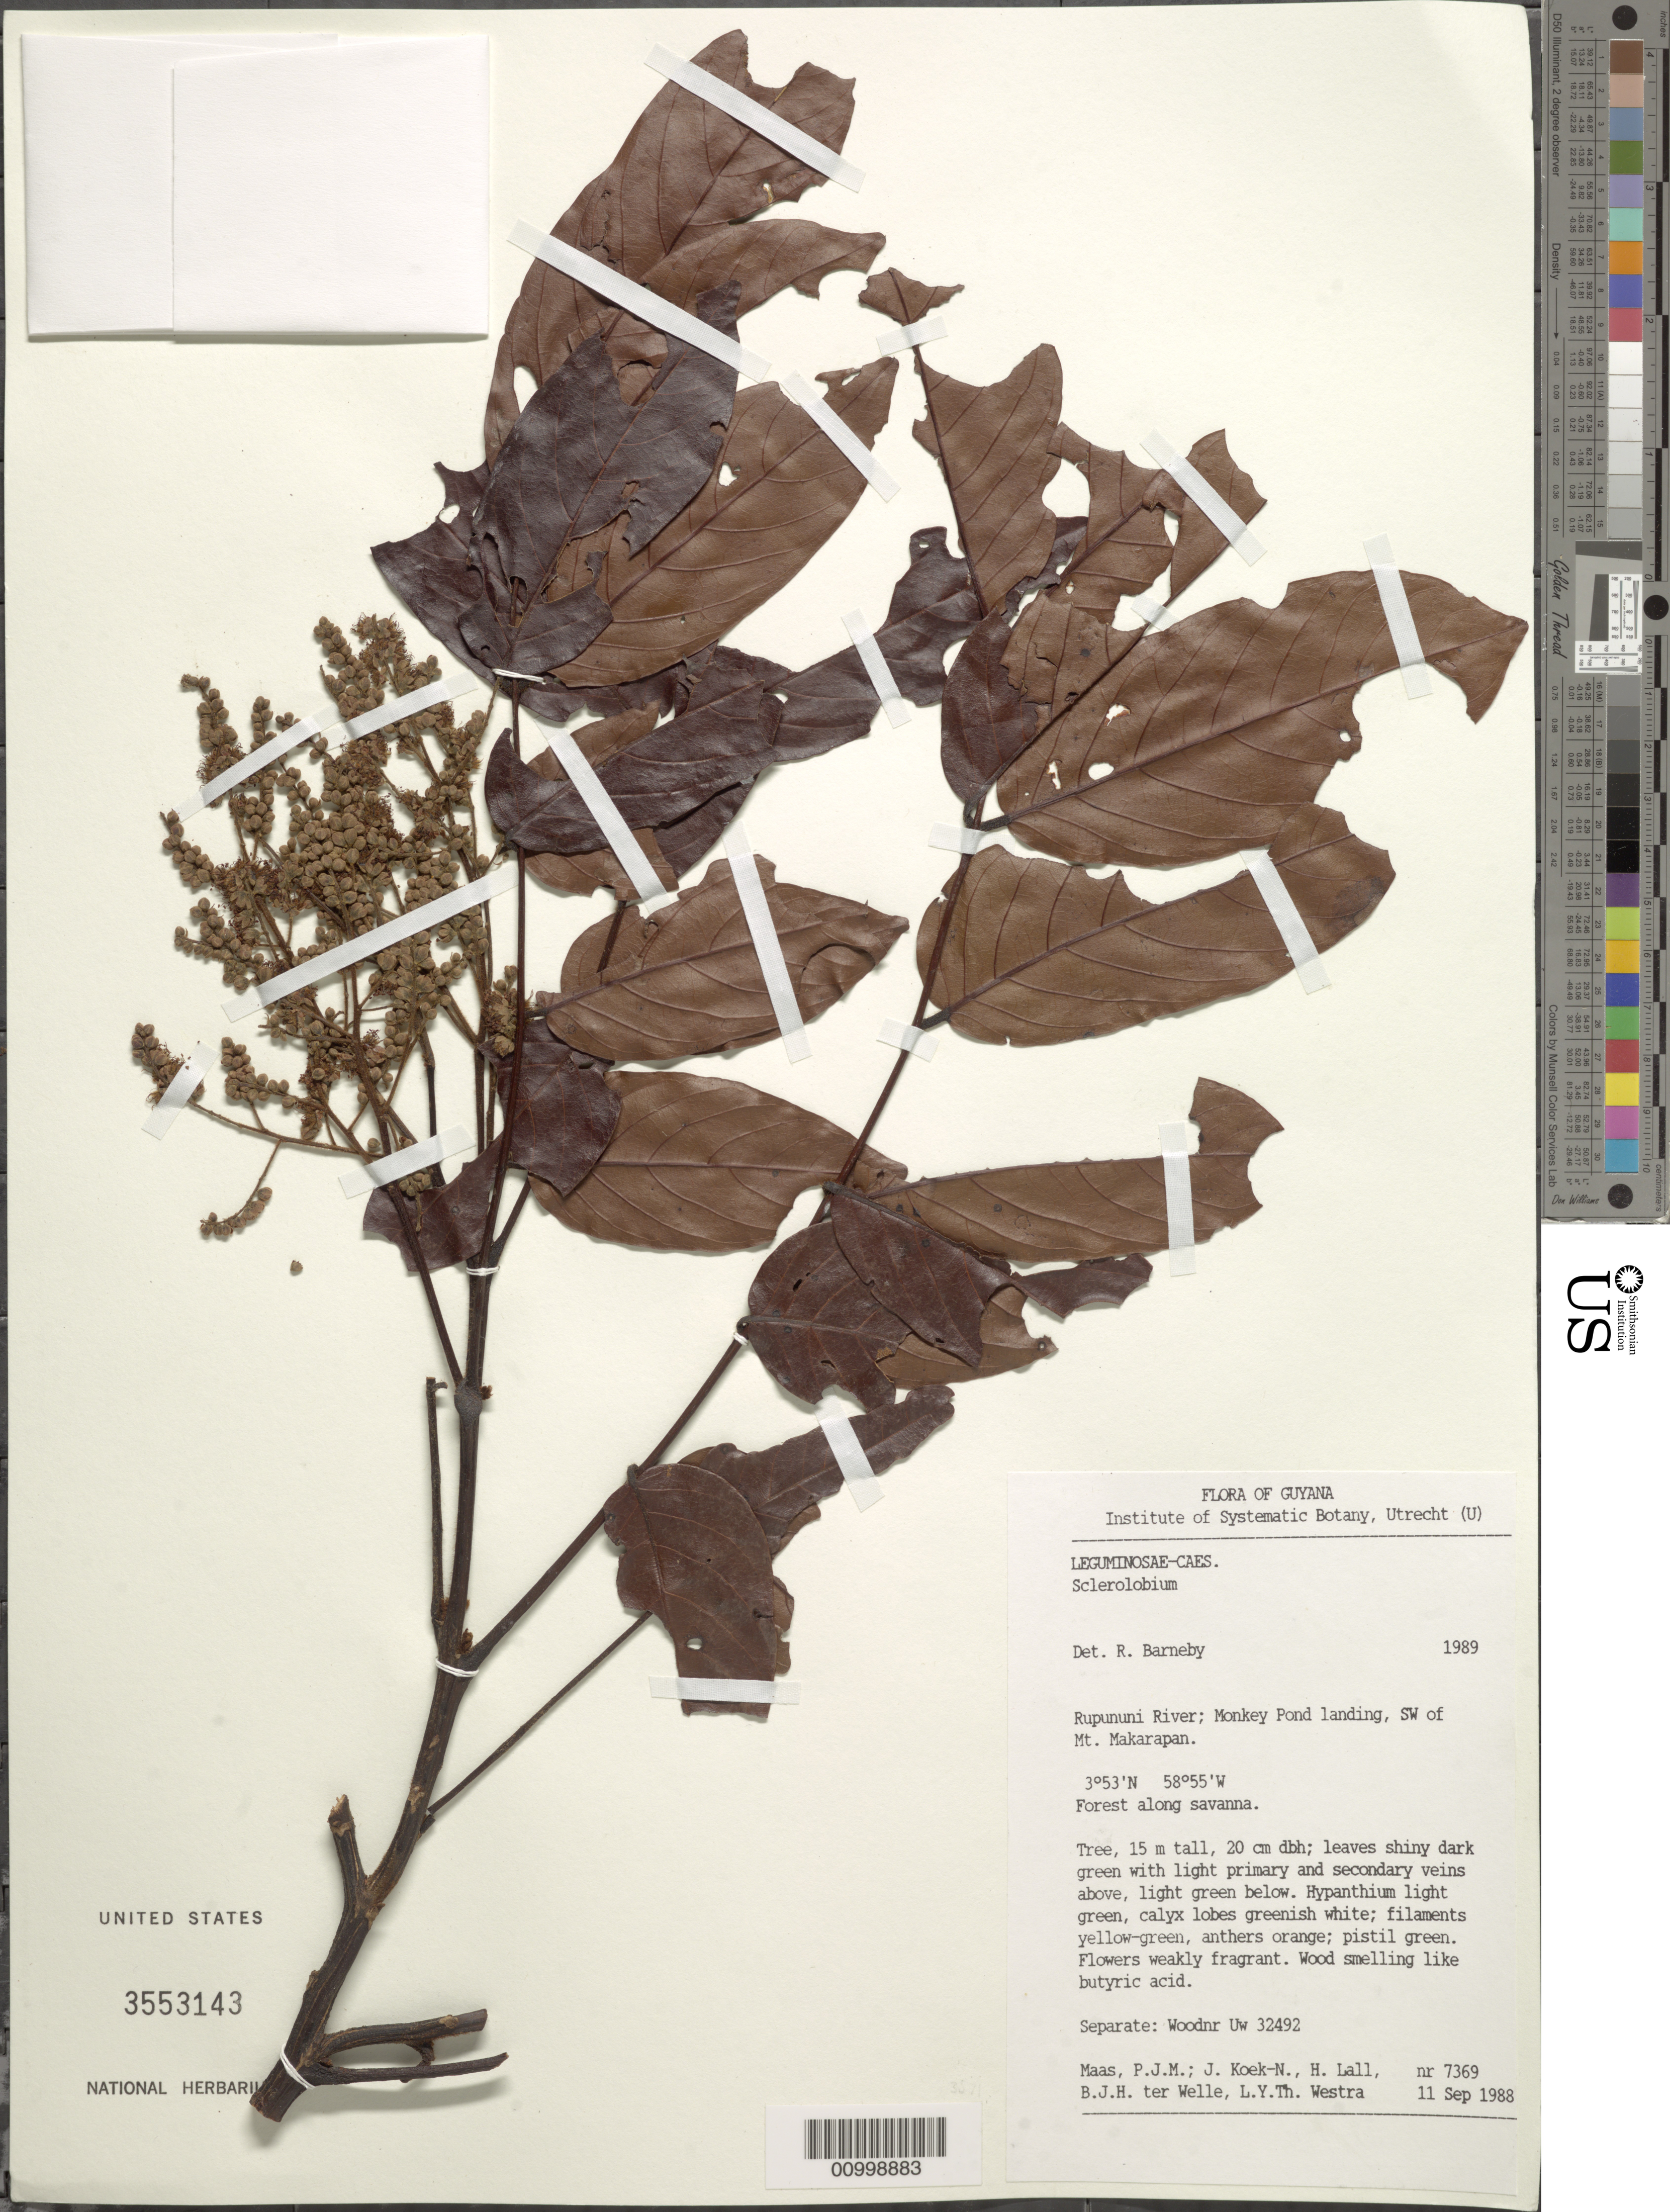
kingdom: Plantae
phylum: Tracheophyta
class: Magnoliopsida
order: Fabales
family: Fabaceae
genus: Tachigali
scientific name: Tachigali sp.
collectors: P. Maas, J. Koek-Noorman, H. Lall, B. Welle & L. Y. T. Westra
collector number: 7369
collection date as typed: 11-Sep-88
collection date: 1988-09-11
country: Guyana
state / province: U. Takutu-U. Essequibo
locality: Rupununi River, Monkey Pond landing, SW of Mt. Makarapan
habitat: Forest along savanna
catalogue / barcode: US 3553143